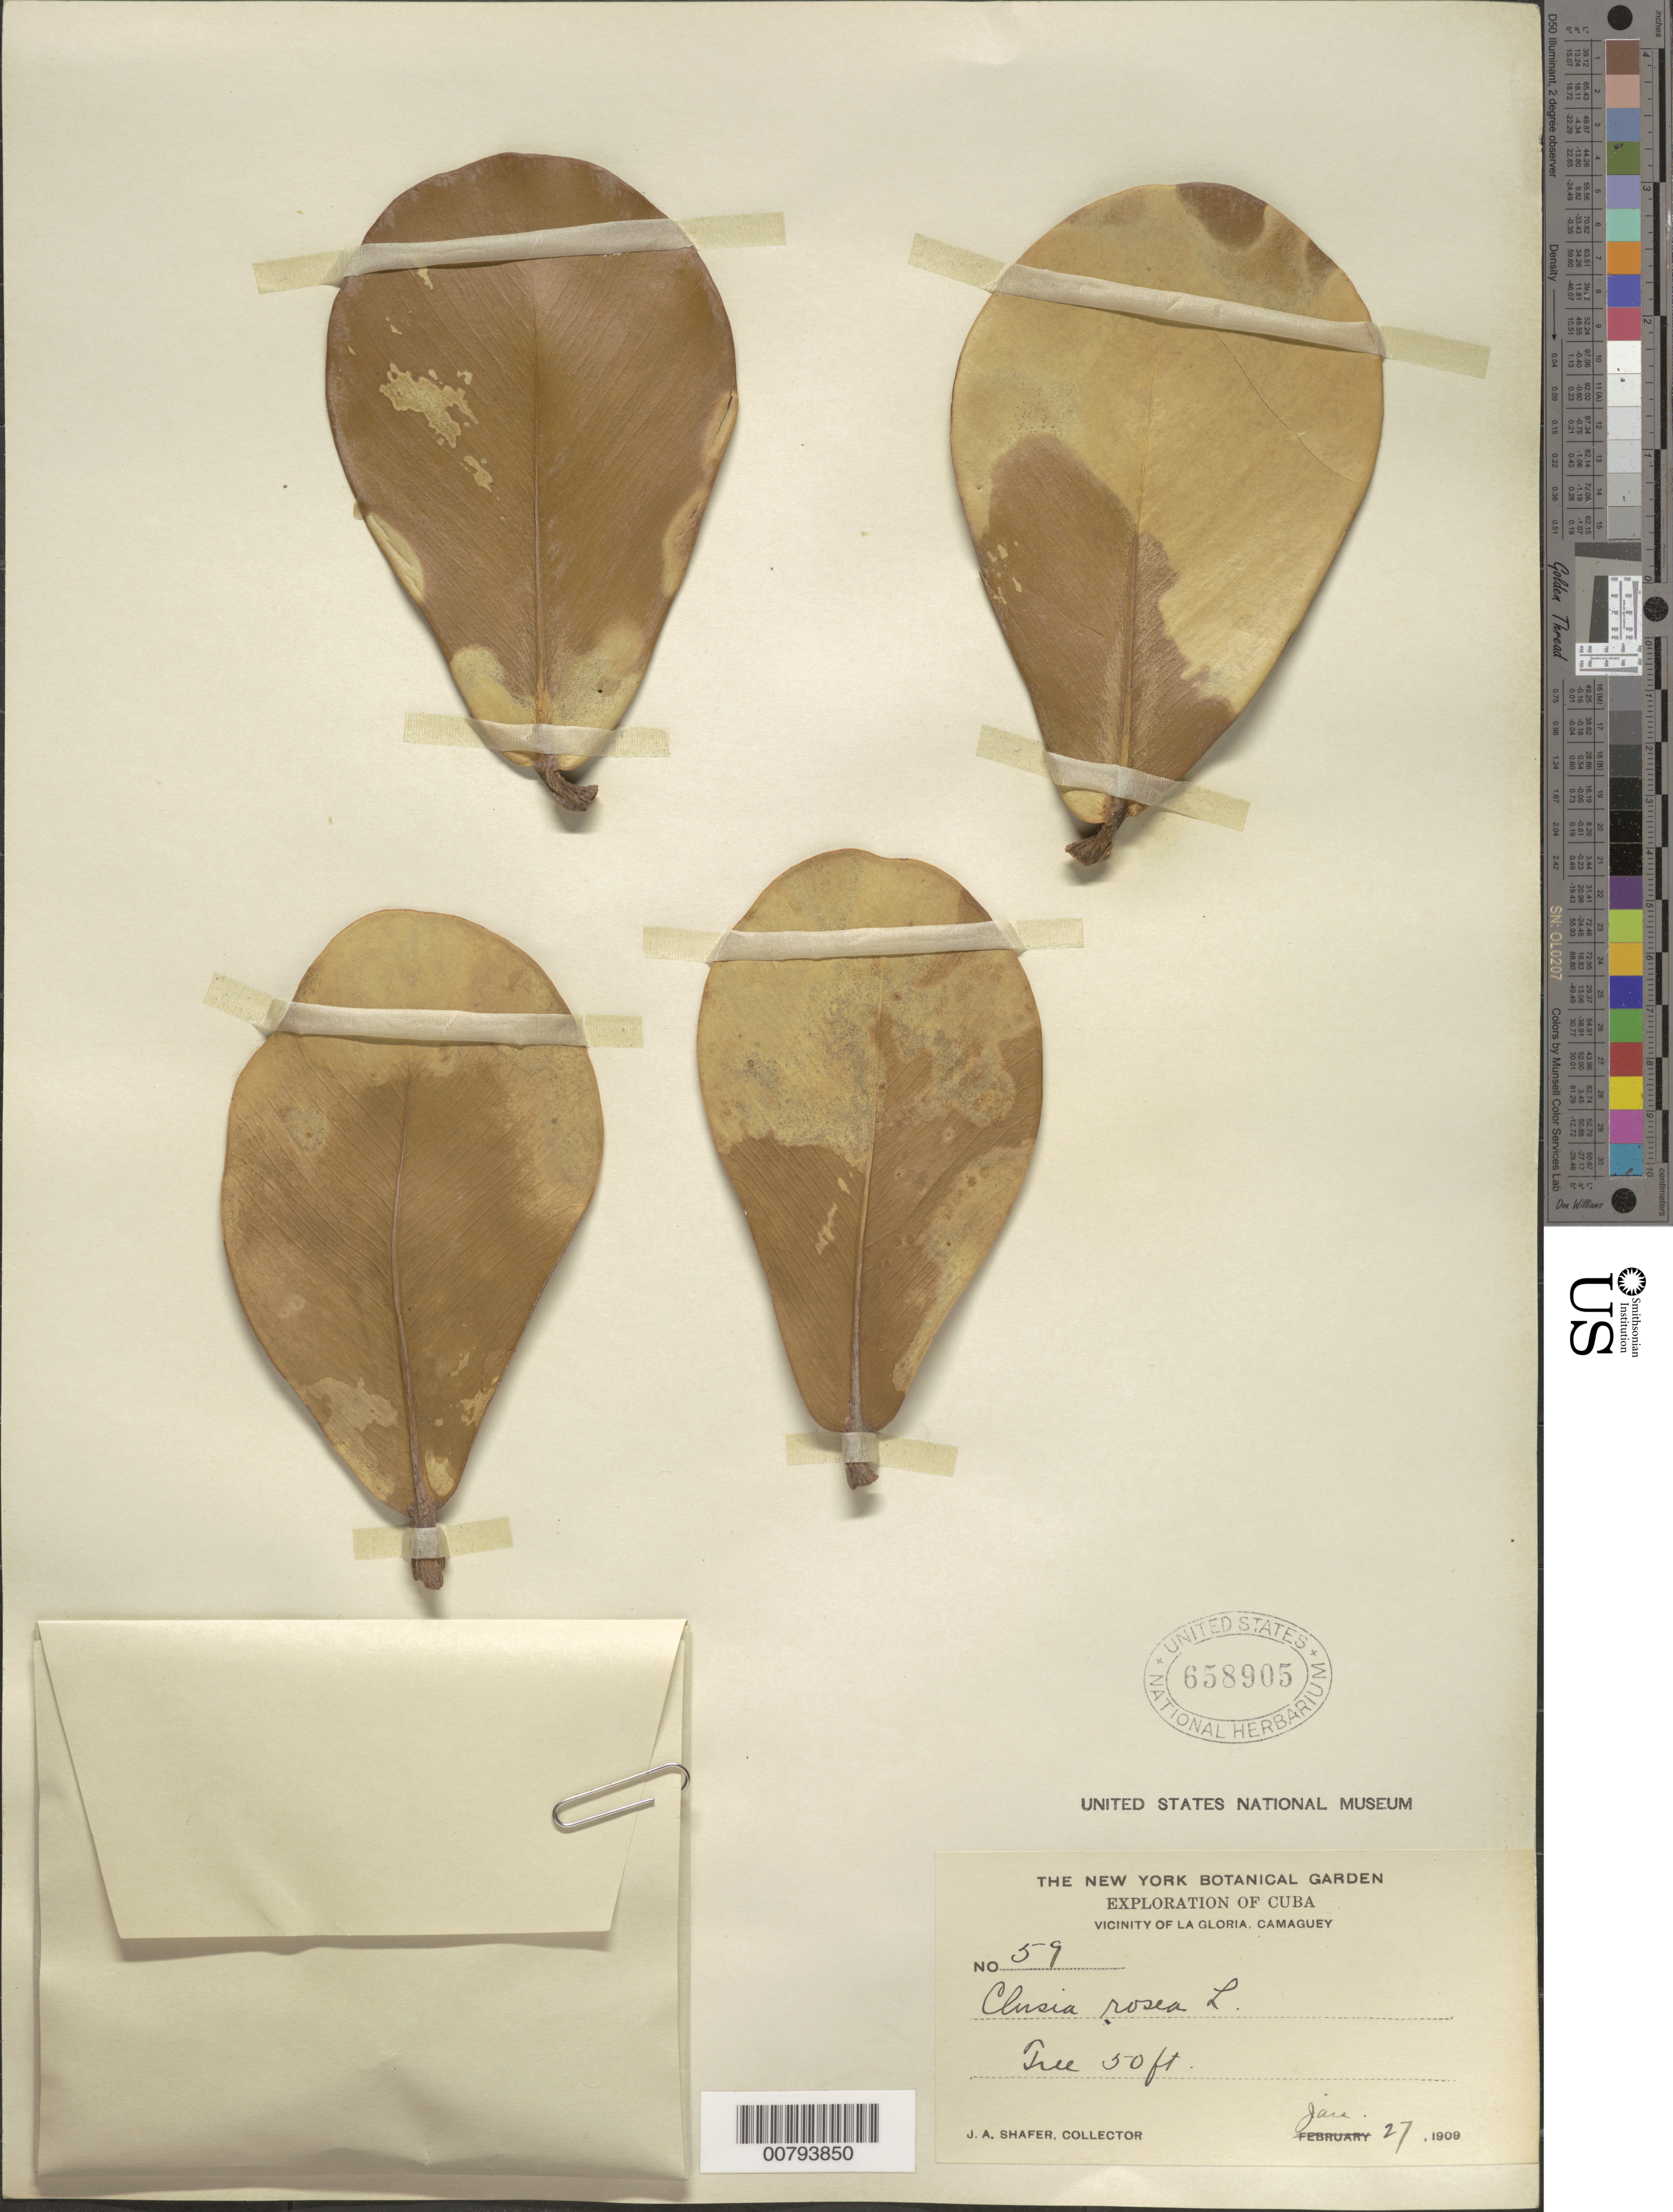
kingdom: Plantae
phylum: Tracheophyta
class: Magnoliopsida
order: Malpighiales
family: Clusiaceae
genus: Clusia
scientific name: Clusia rosea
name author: Jacq.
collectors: J. A. Shafer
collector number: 59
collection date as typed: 27 Jan 1909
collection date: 1909-01-27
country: Cuba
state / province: Camaguey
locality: Vicinity of La Gloria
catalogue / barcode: US 658905